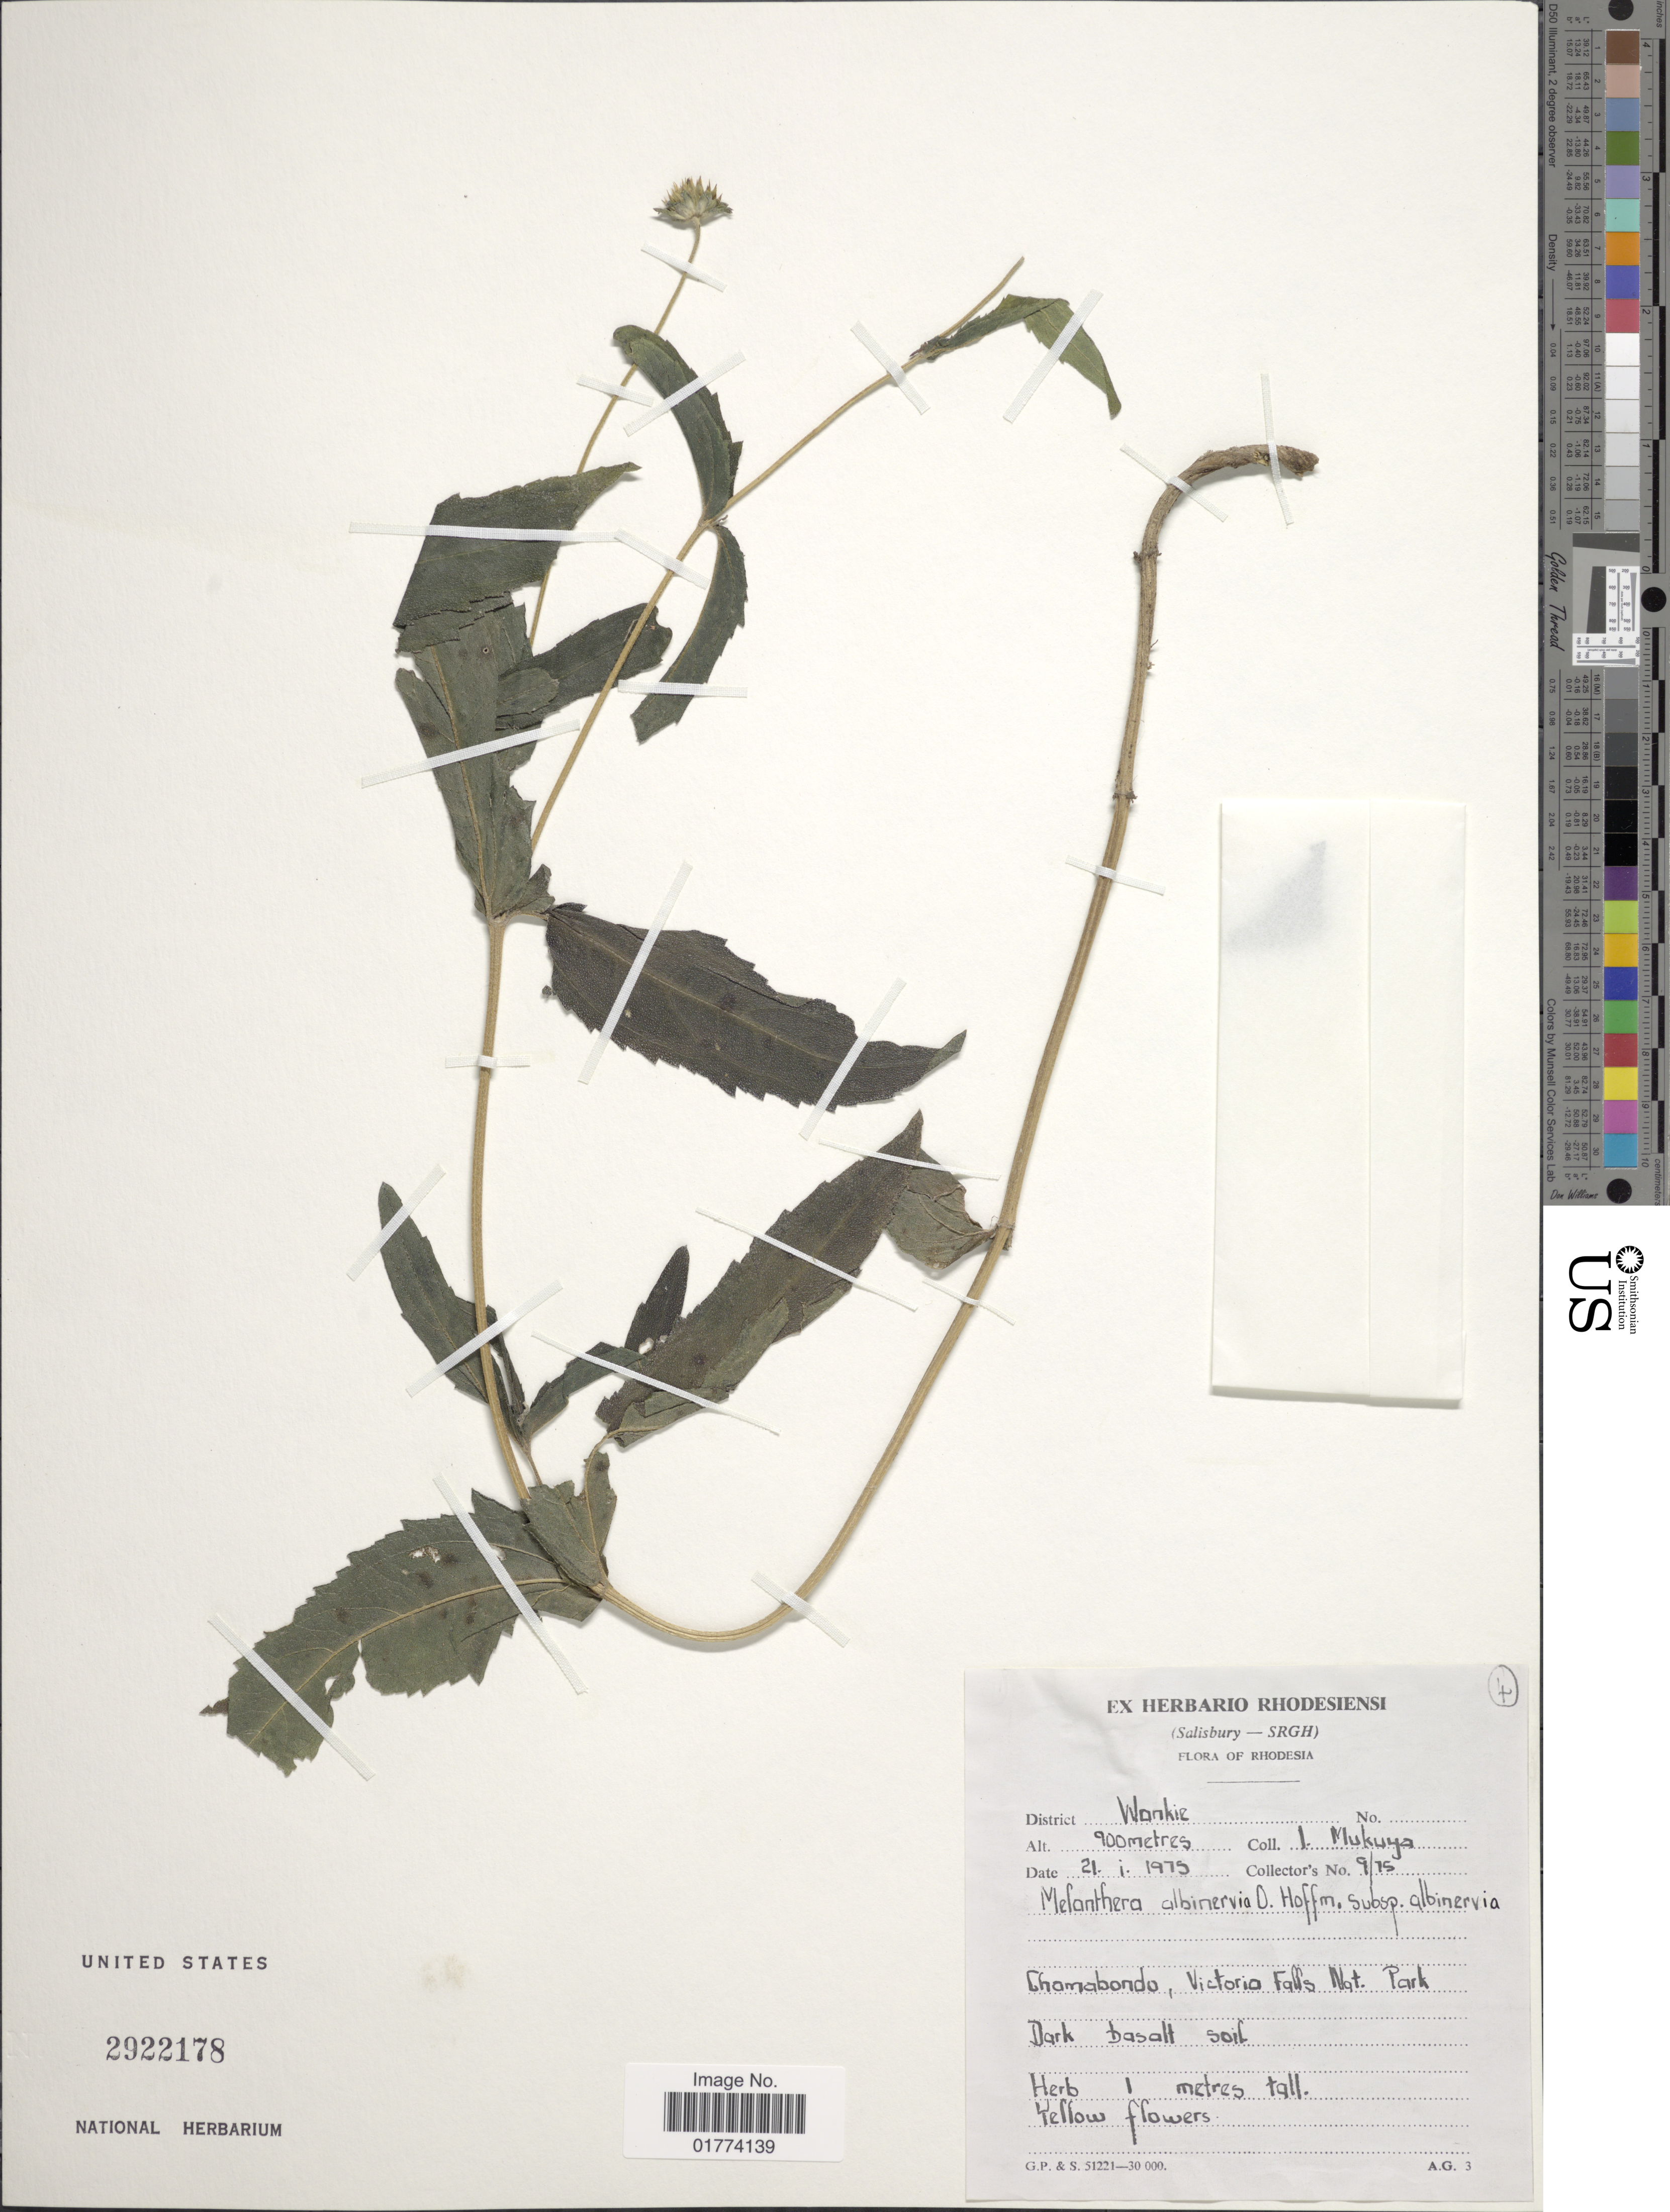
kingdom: Plantae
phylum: Tracheophyta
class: Magnoliopsida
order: Asterales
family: Asteraceae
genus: Melanthera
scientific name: Melanthera albinervia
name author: O. Hoffm.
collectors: I. Mukuya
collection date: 1979-01-21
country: Zimbabwe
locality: District Wonkie, Chamabondo, Victoria Falls Nat. Park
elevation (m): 900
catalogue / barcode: US 2922178